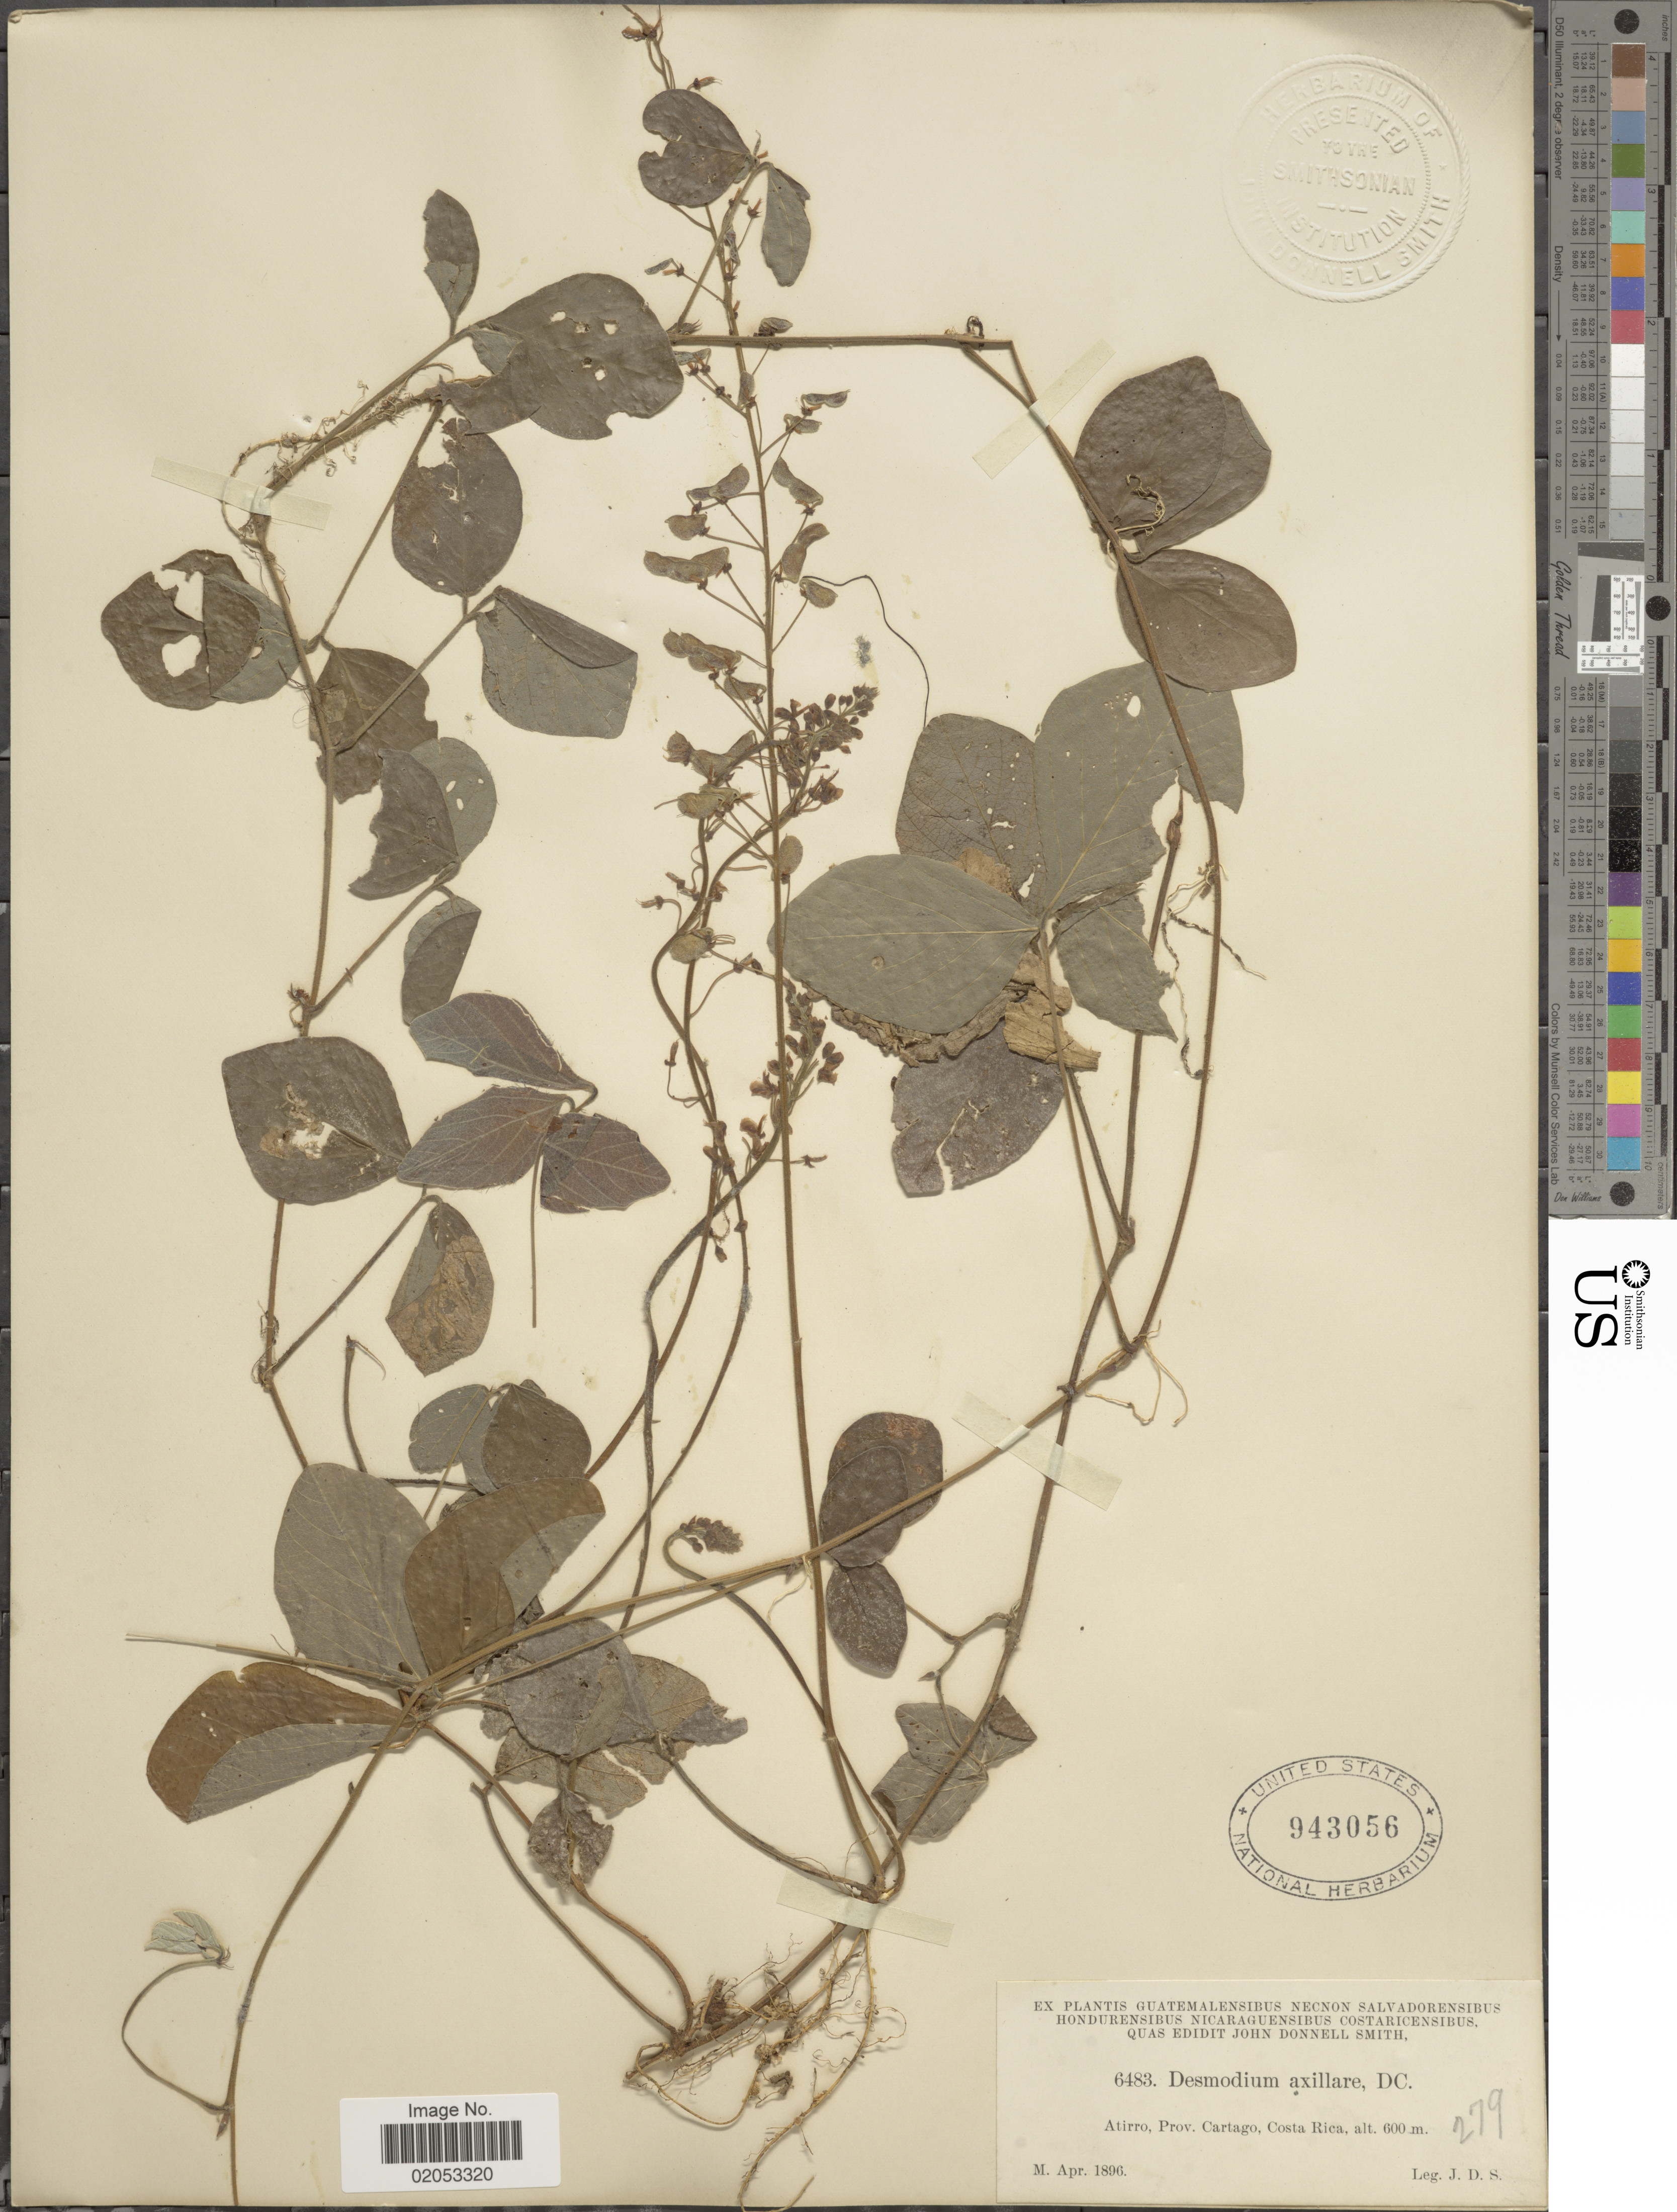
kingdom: Plantae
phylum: Tracheophyta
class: Magnoliopsida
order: Fabales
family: Fabaceae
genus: Desmodium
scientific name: Desmodium axillare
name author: (Sw.) DC.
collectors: J. Donnell Smith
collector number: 6483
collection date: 1896-04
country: Costa Rica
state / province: Cartago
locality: Atirro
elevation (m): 600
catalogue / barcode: US 943056